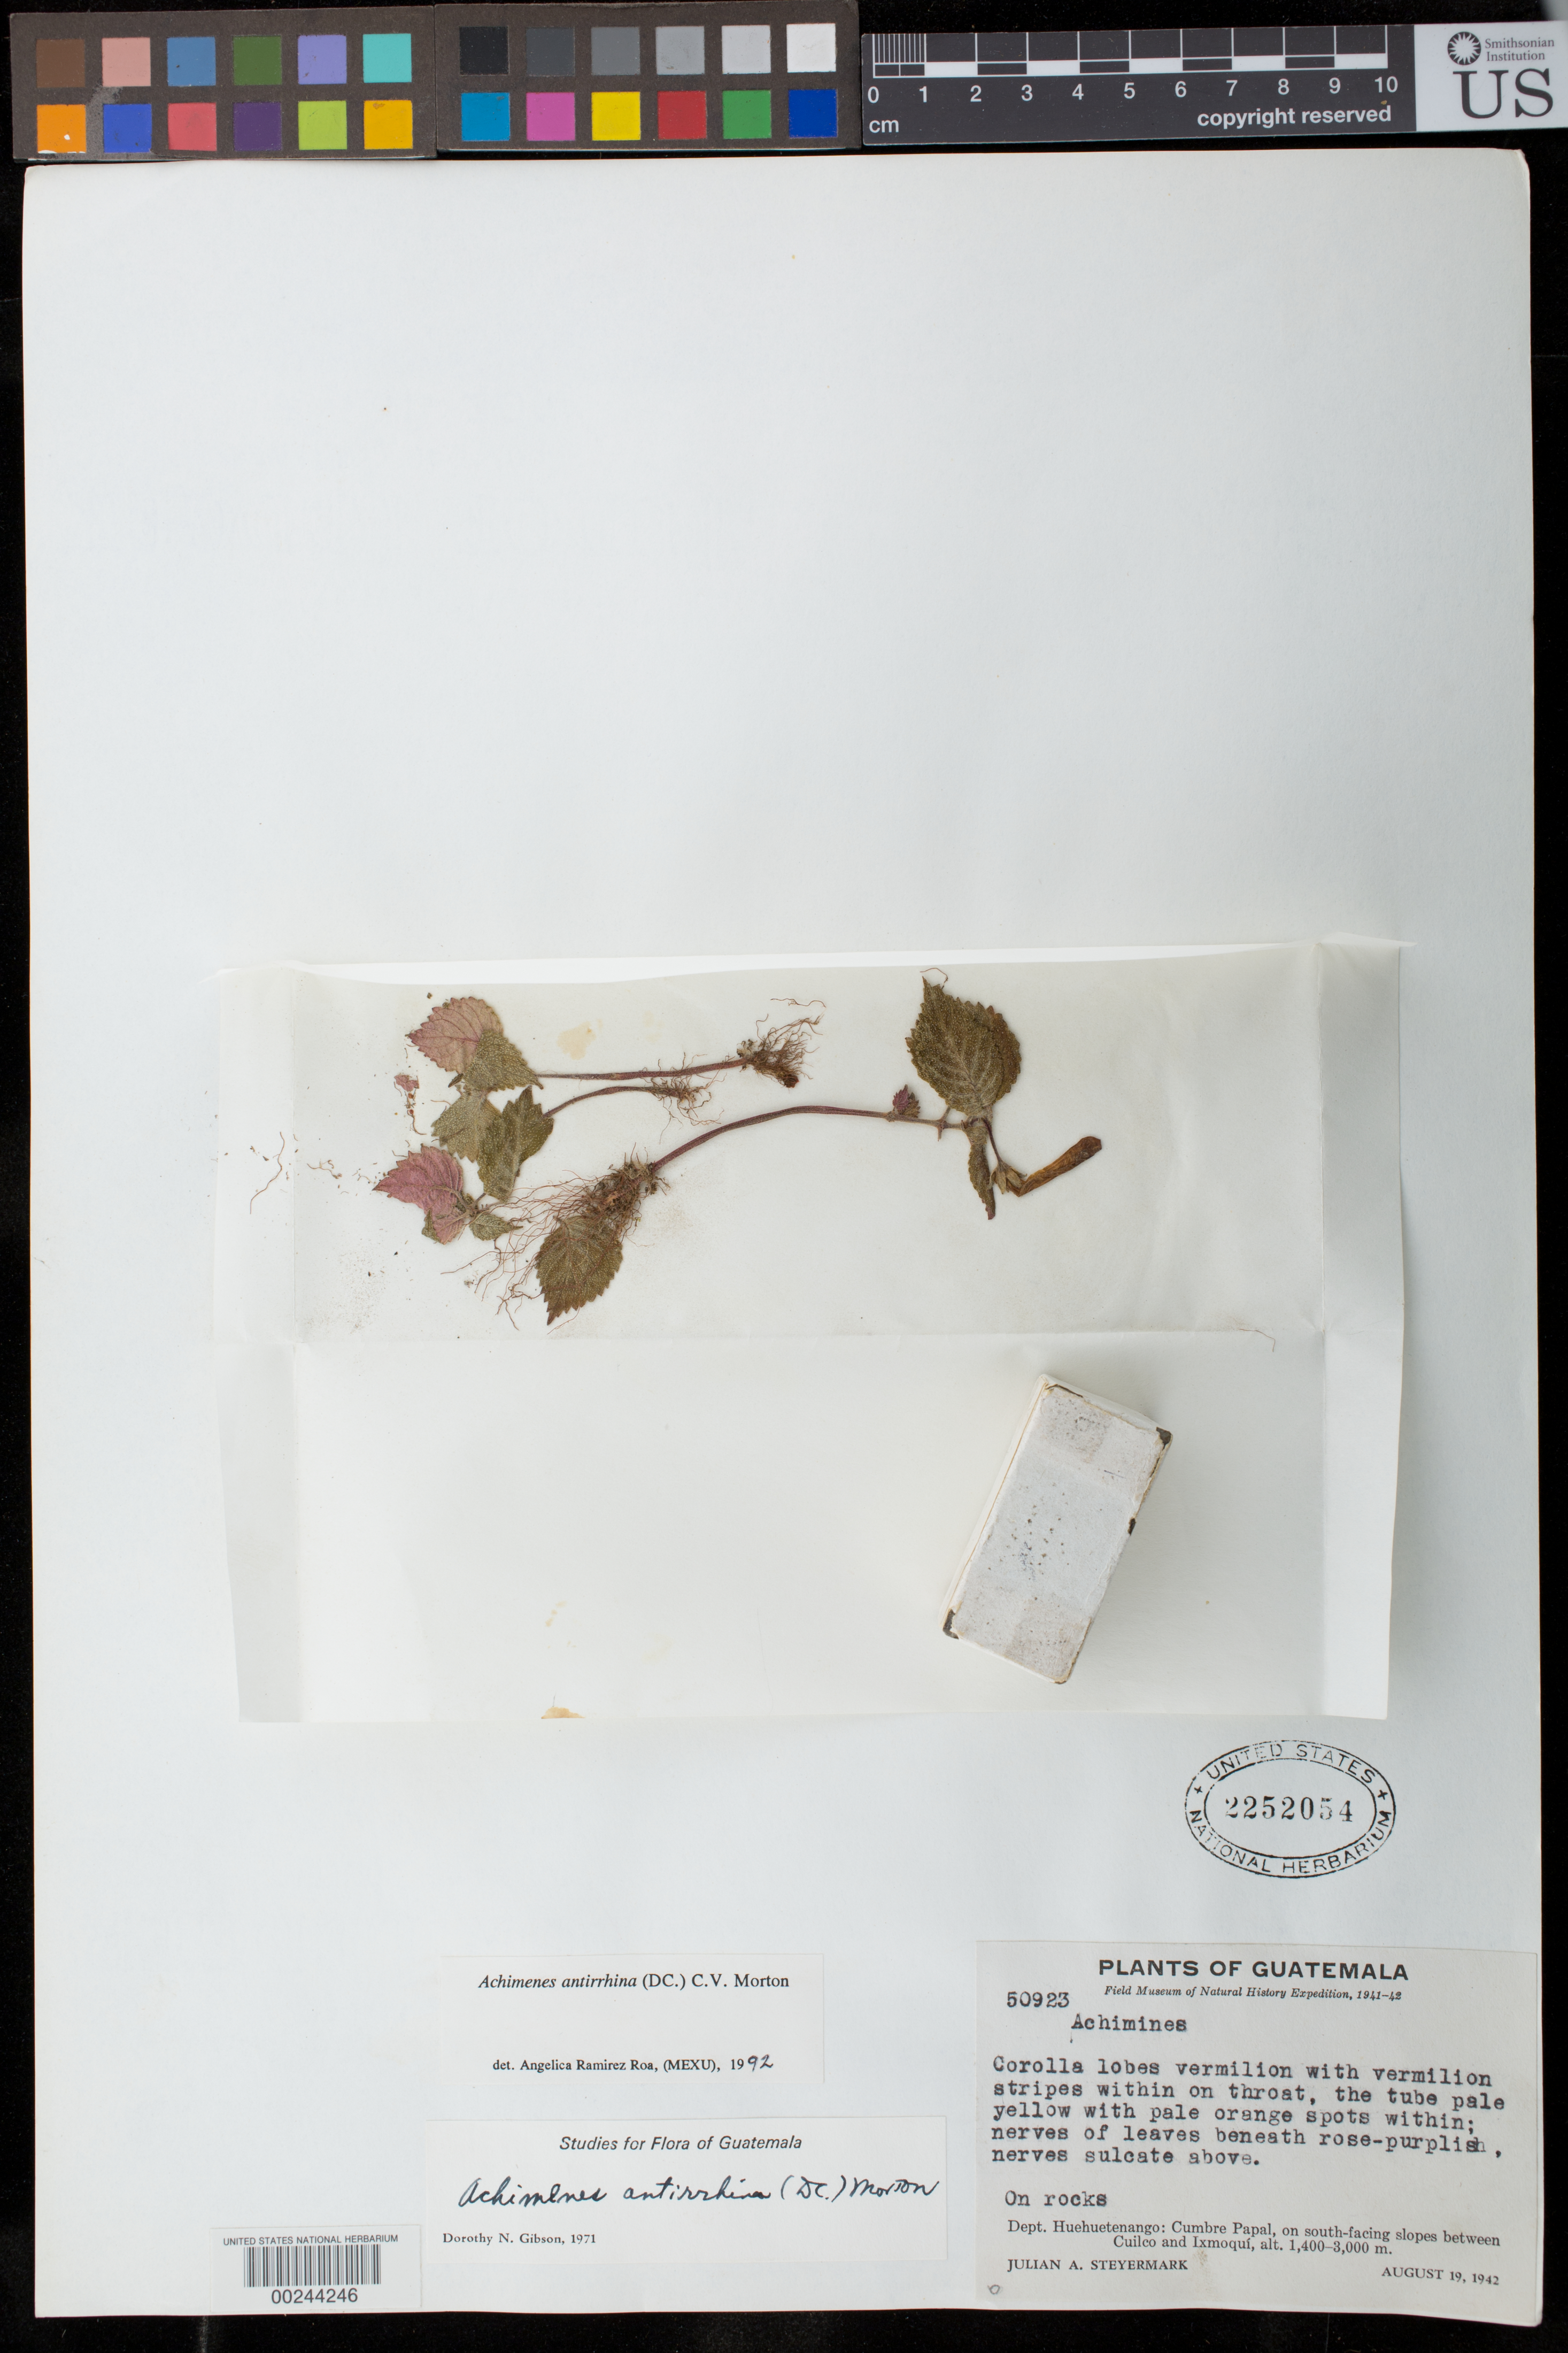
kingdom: Plantae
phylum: Tracheophyta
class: Magnoliopsida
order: Lamiales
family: Gesneriaceae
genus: Achimenes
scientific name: Achimenes antirrhina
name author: (DC.) C.V. Morton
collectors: J. Steyermark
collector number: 50923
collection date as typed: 19 Aug 1942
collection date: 1942-08-19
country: Guatemala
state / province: Huehuetenango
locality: Cumbre Papal, on S-facing slopes between Cuilco and Ixmoqui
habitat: On rocks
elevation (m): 1400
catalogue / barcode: US 2252054